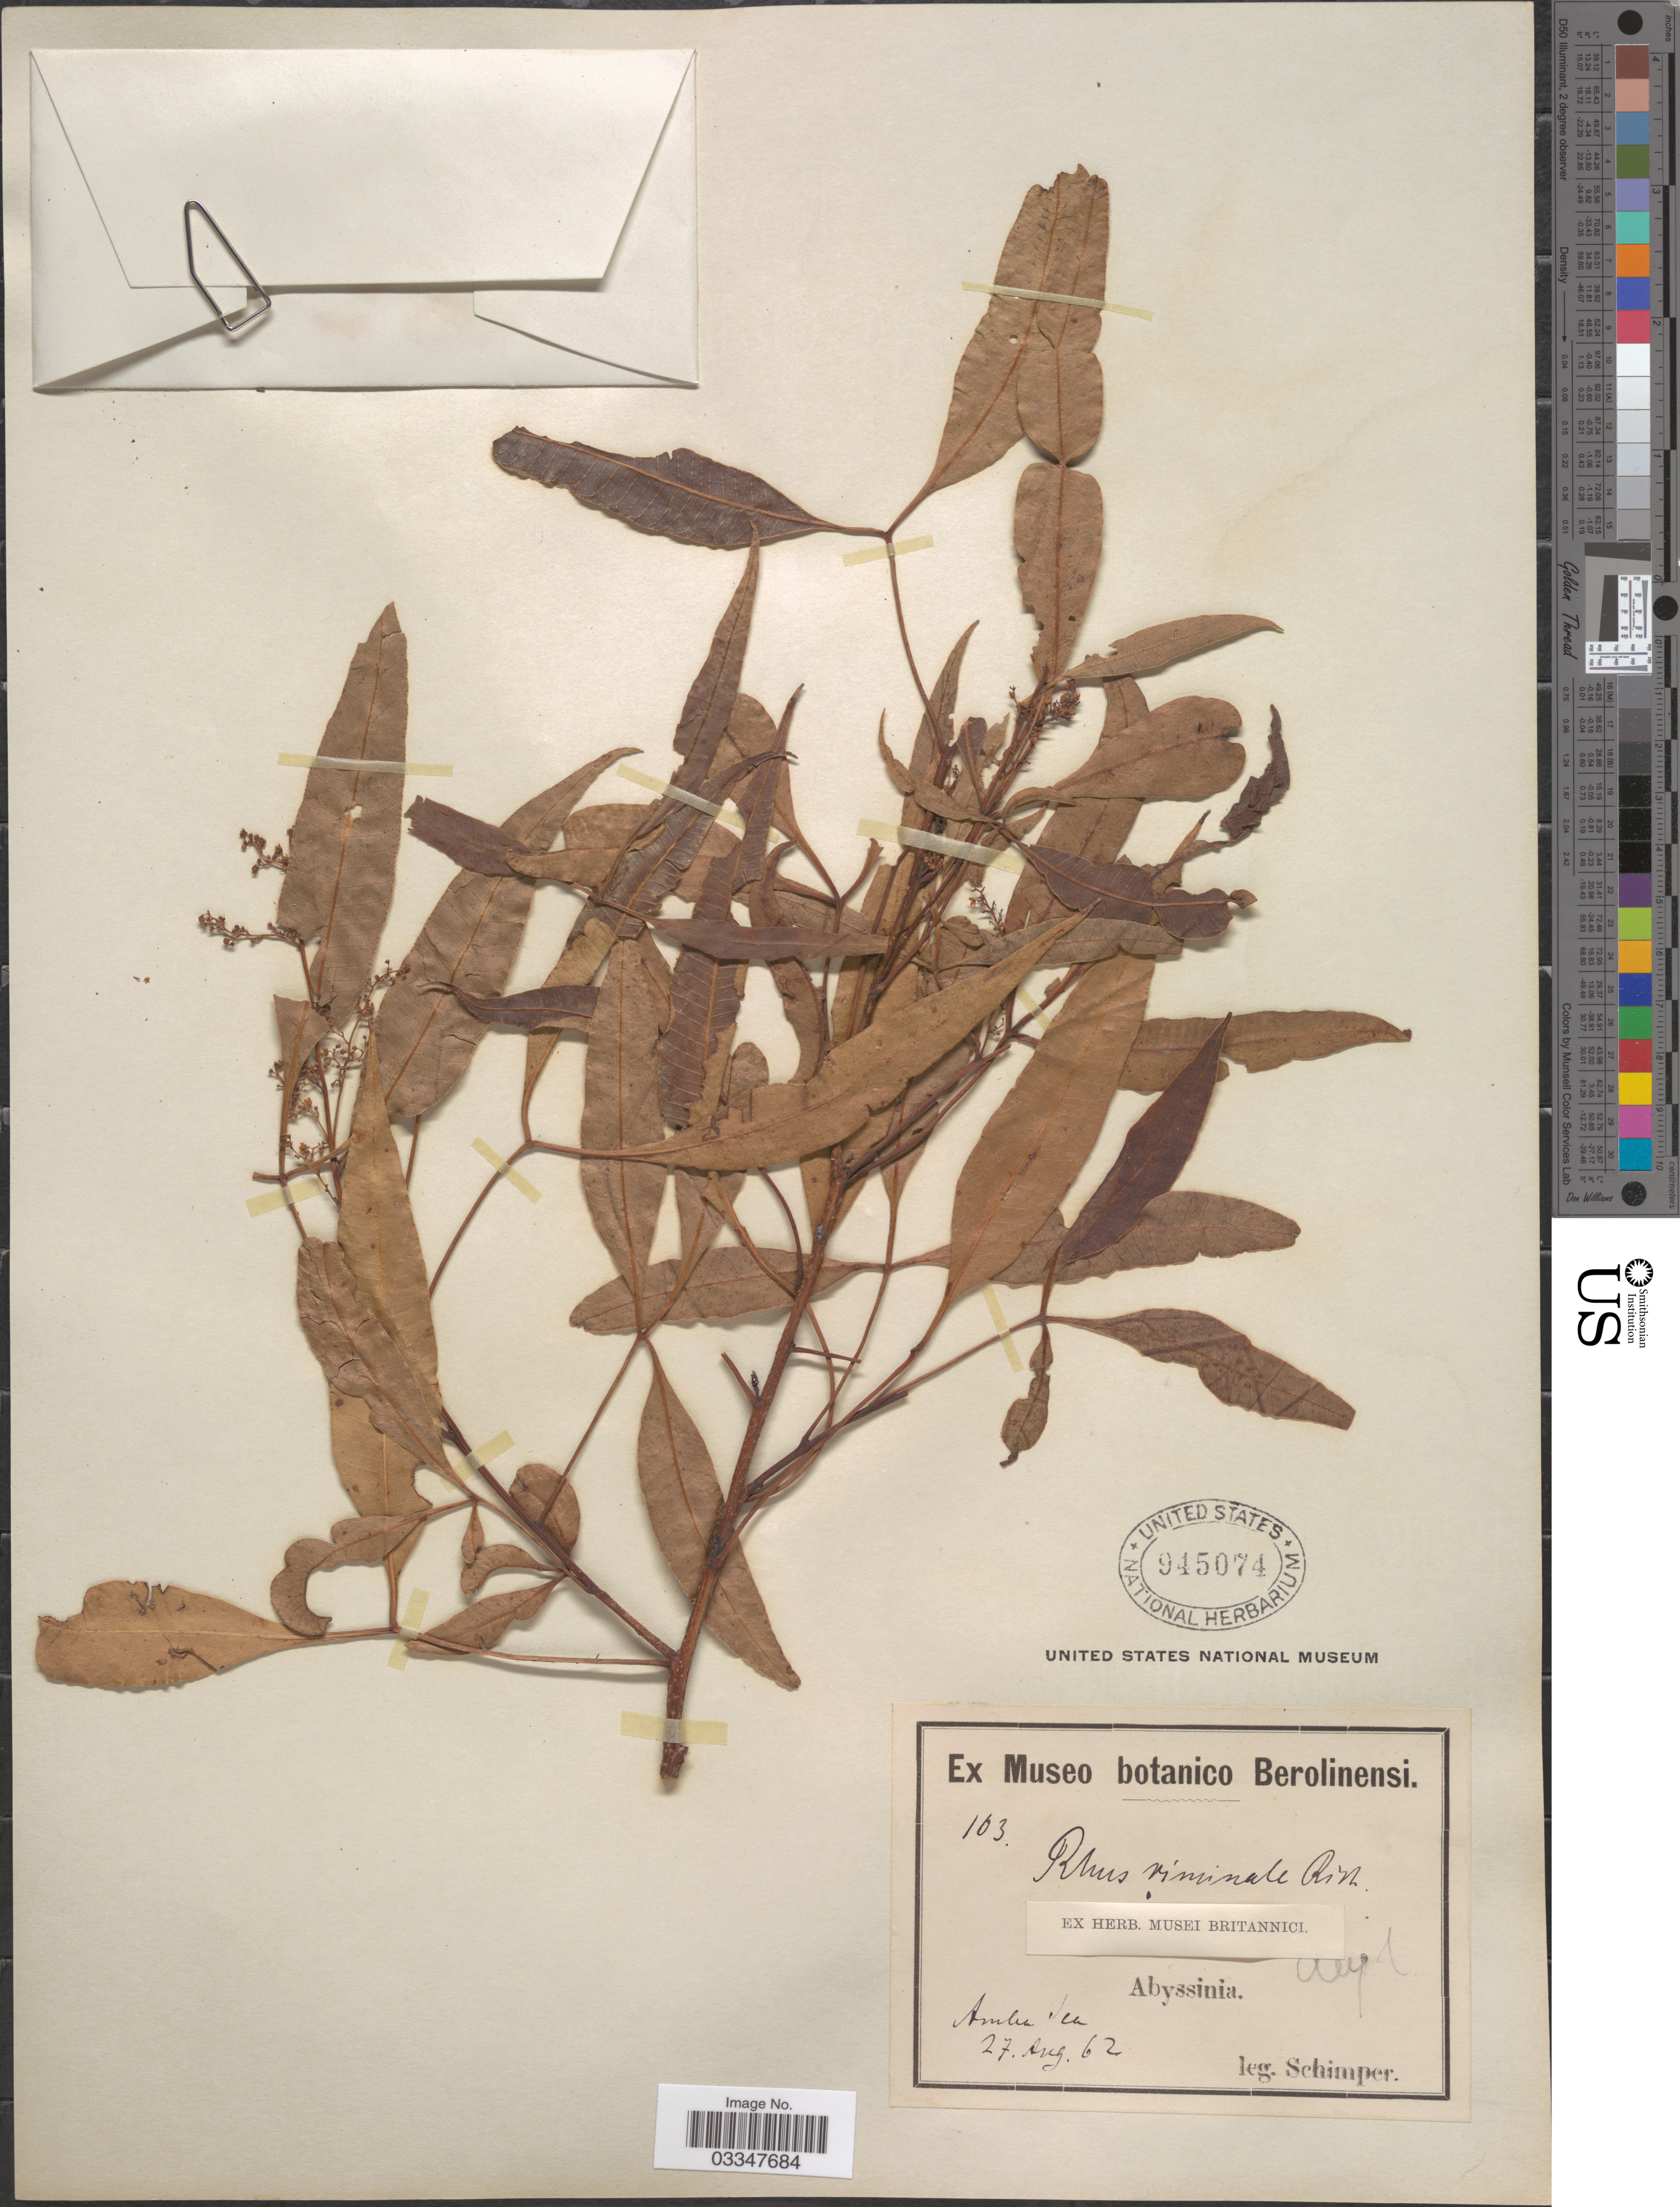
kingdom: Plantae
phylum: Tracheophyta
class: Magnoliopsida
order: Sapindales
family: Anacardiaceae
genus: Rhus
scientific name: Rhus viminalis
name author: Aiton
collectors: -. Schimper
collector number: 103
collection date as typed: Transcribed d/m/y: 27/8/62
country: Ethiopia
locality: Abyssinia. Amba Sea.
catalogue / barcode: US 945074